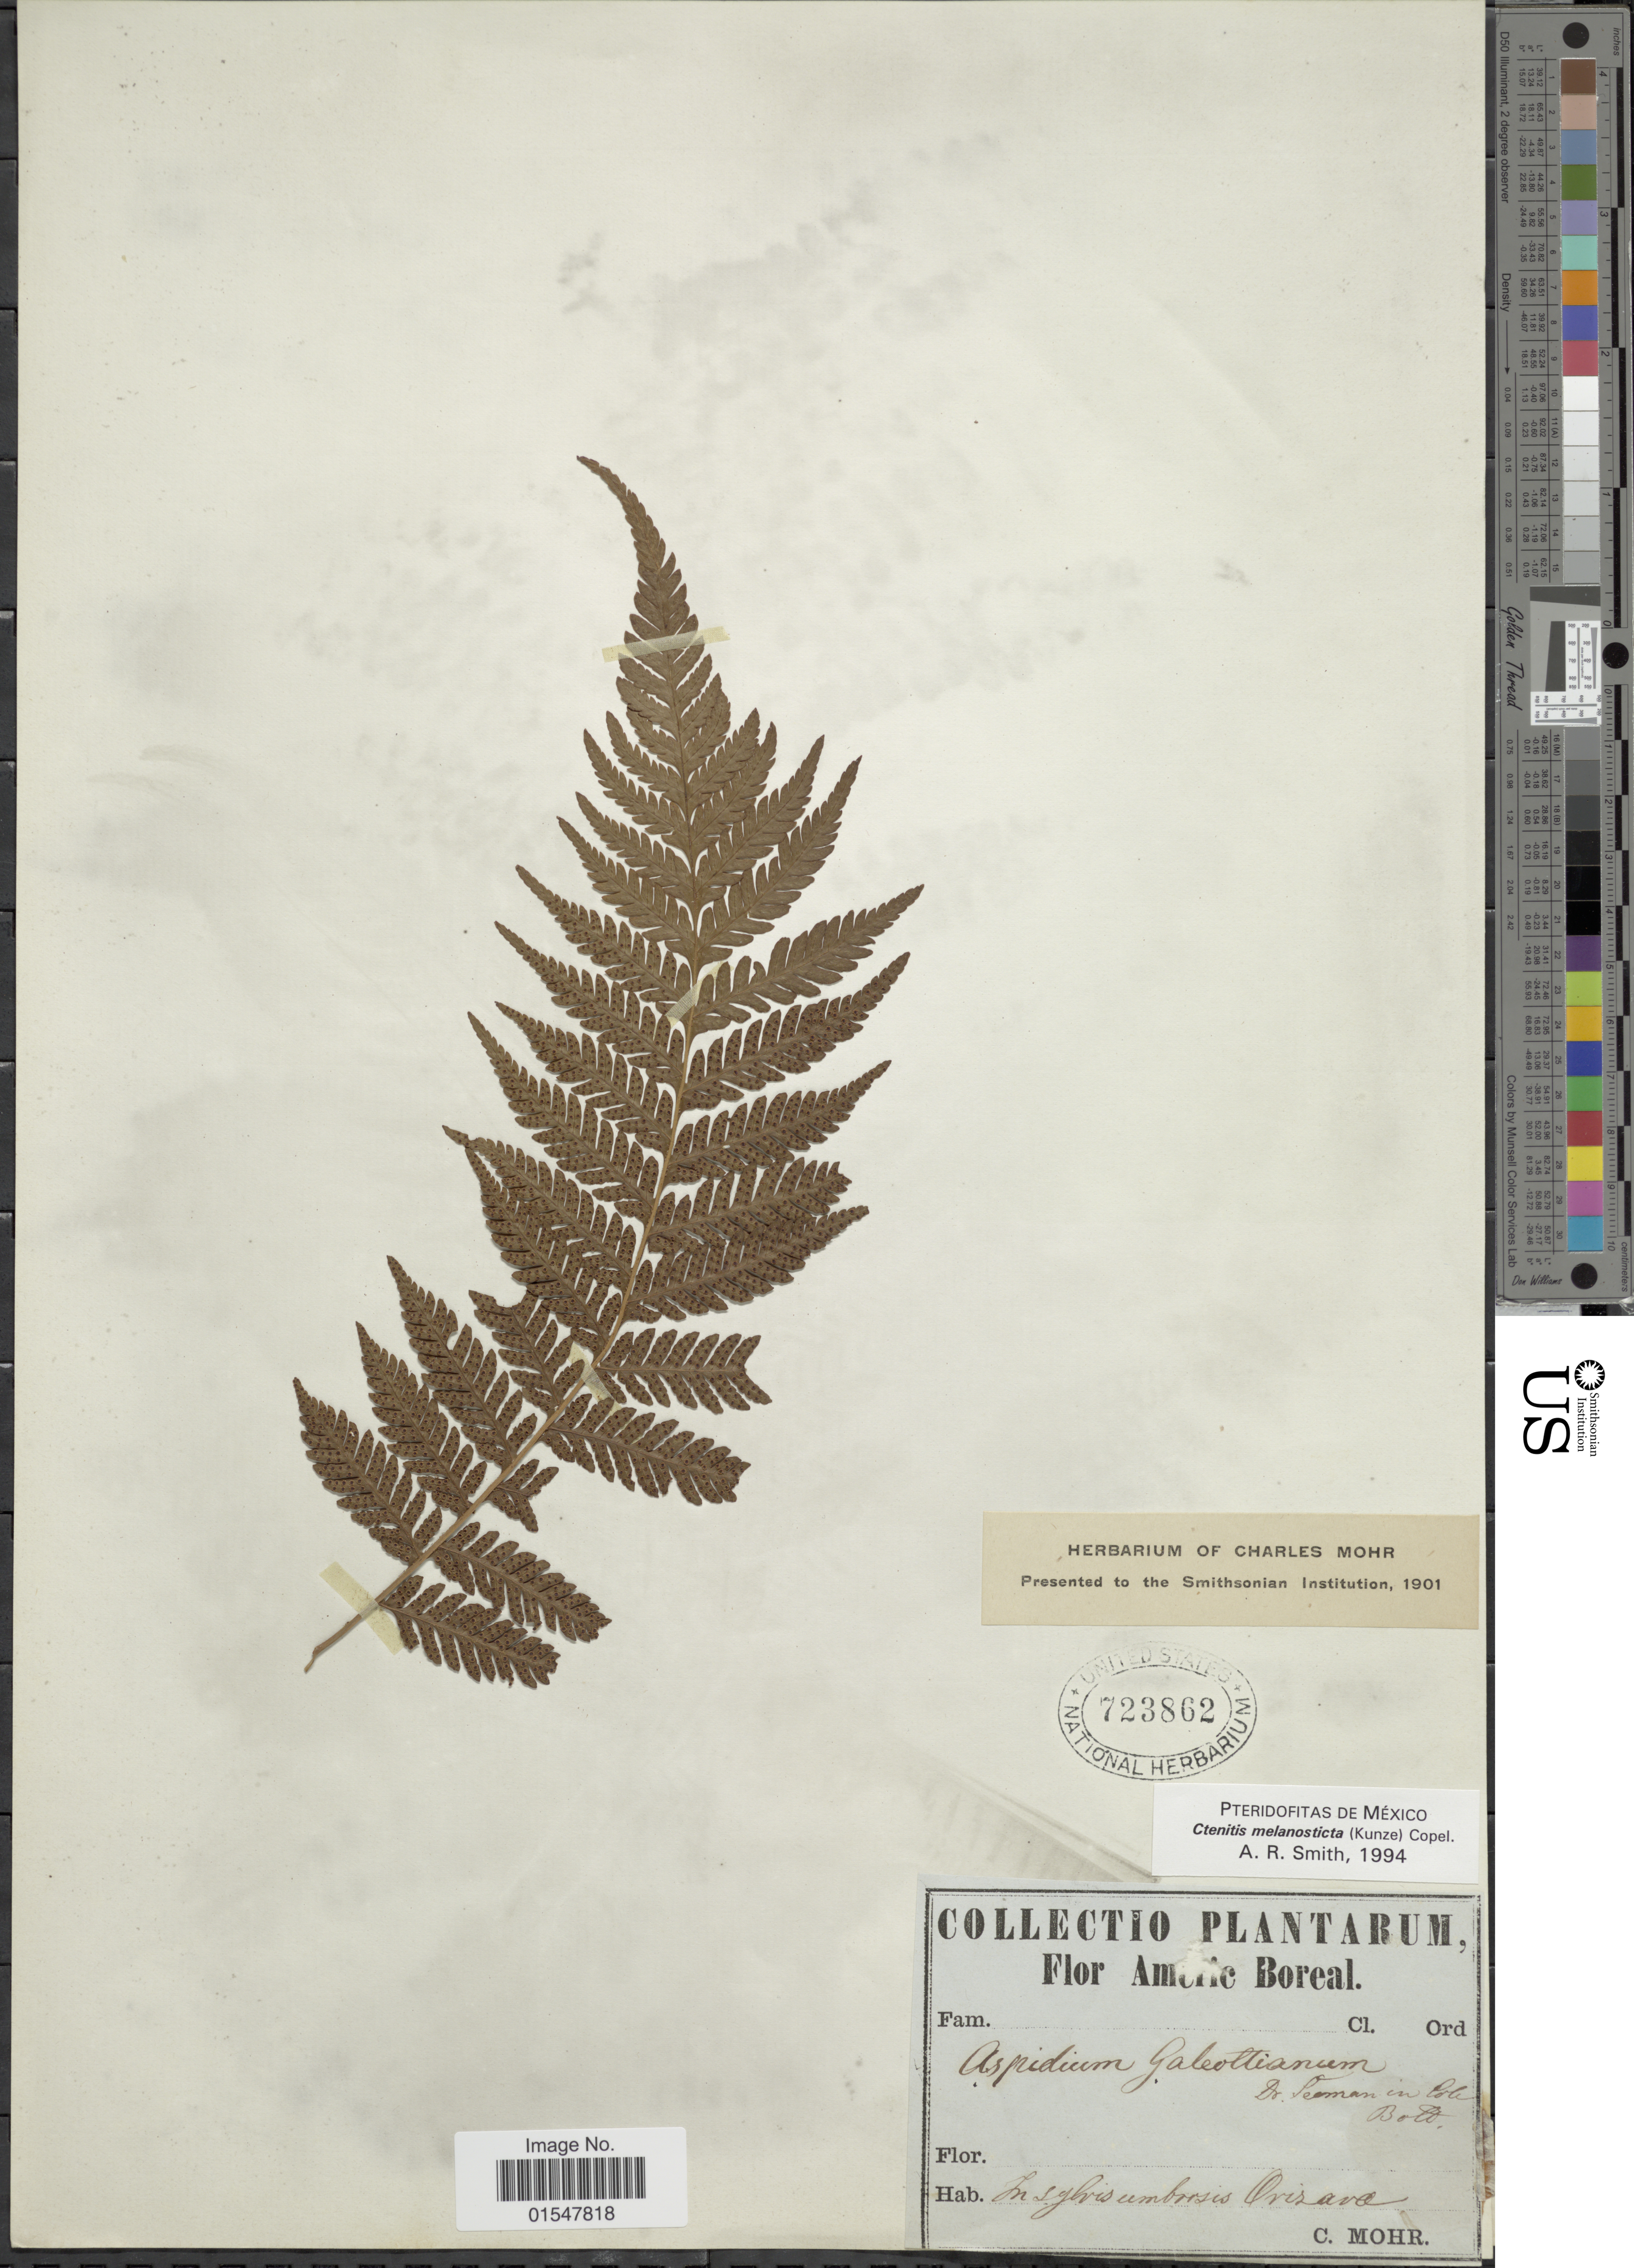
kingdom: Plantae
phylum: Tracheophyta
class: Polypodiopsida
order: Polypodiales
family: Dryopteridaceae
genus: Ctenitis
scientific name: Ctenitis melanosticta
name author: (Kunze) Copel.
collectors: C. T. Mohr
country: Mexico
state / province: Veracruz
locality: In sylvis umbrosis Orizavae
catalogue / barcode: US 723862